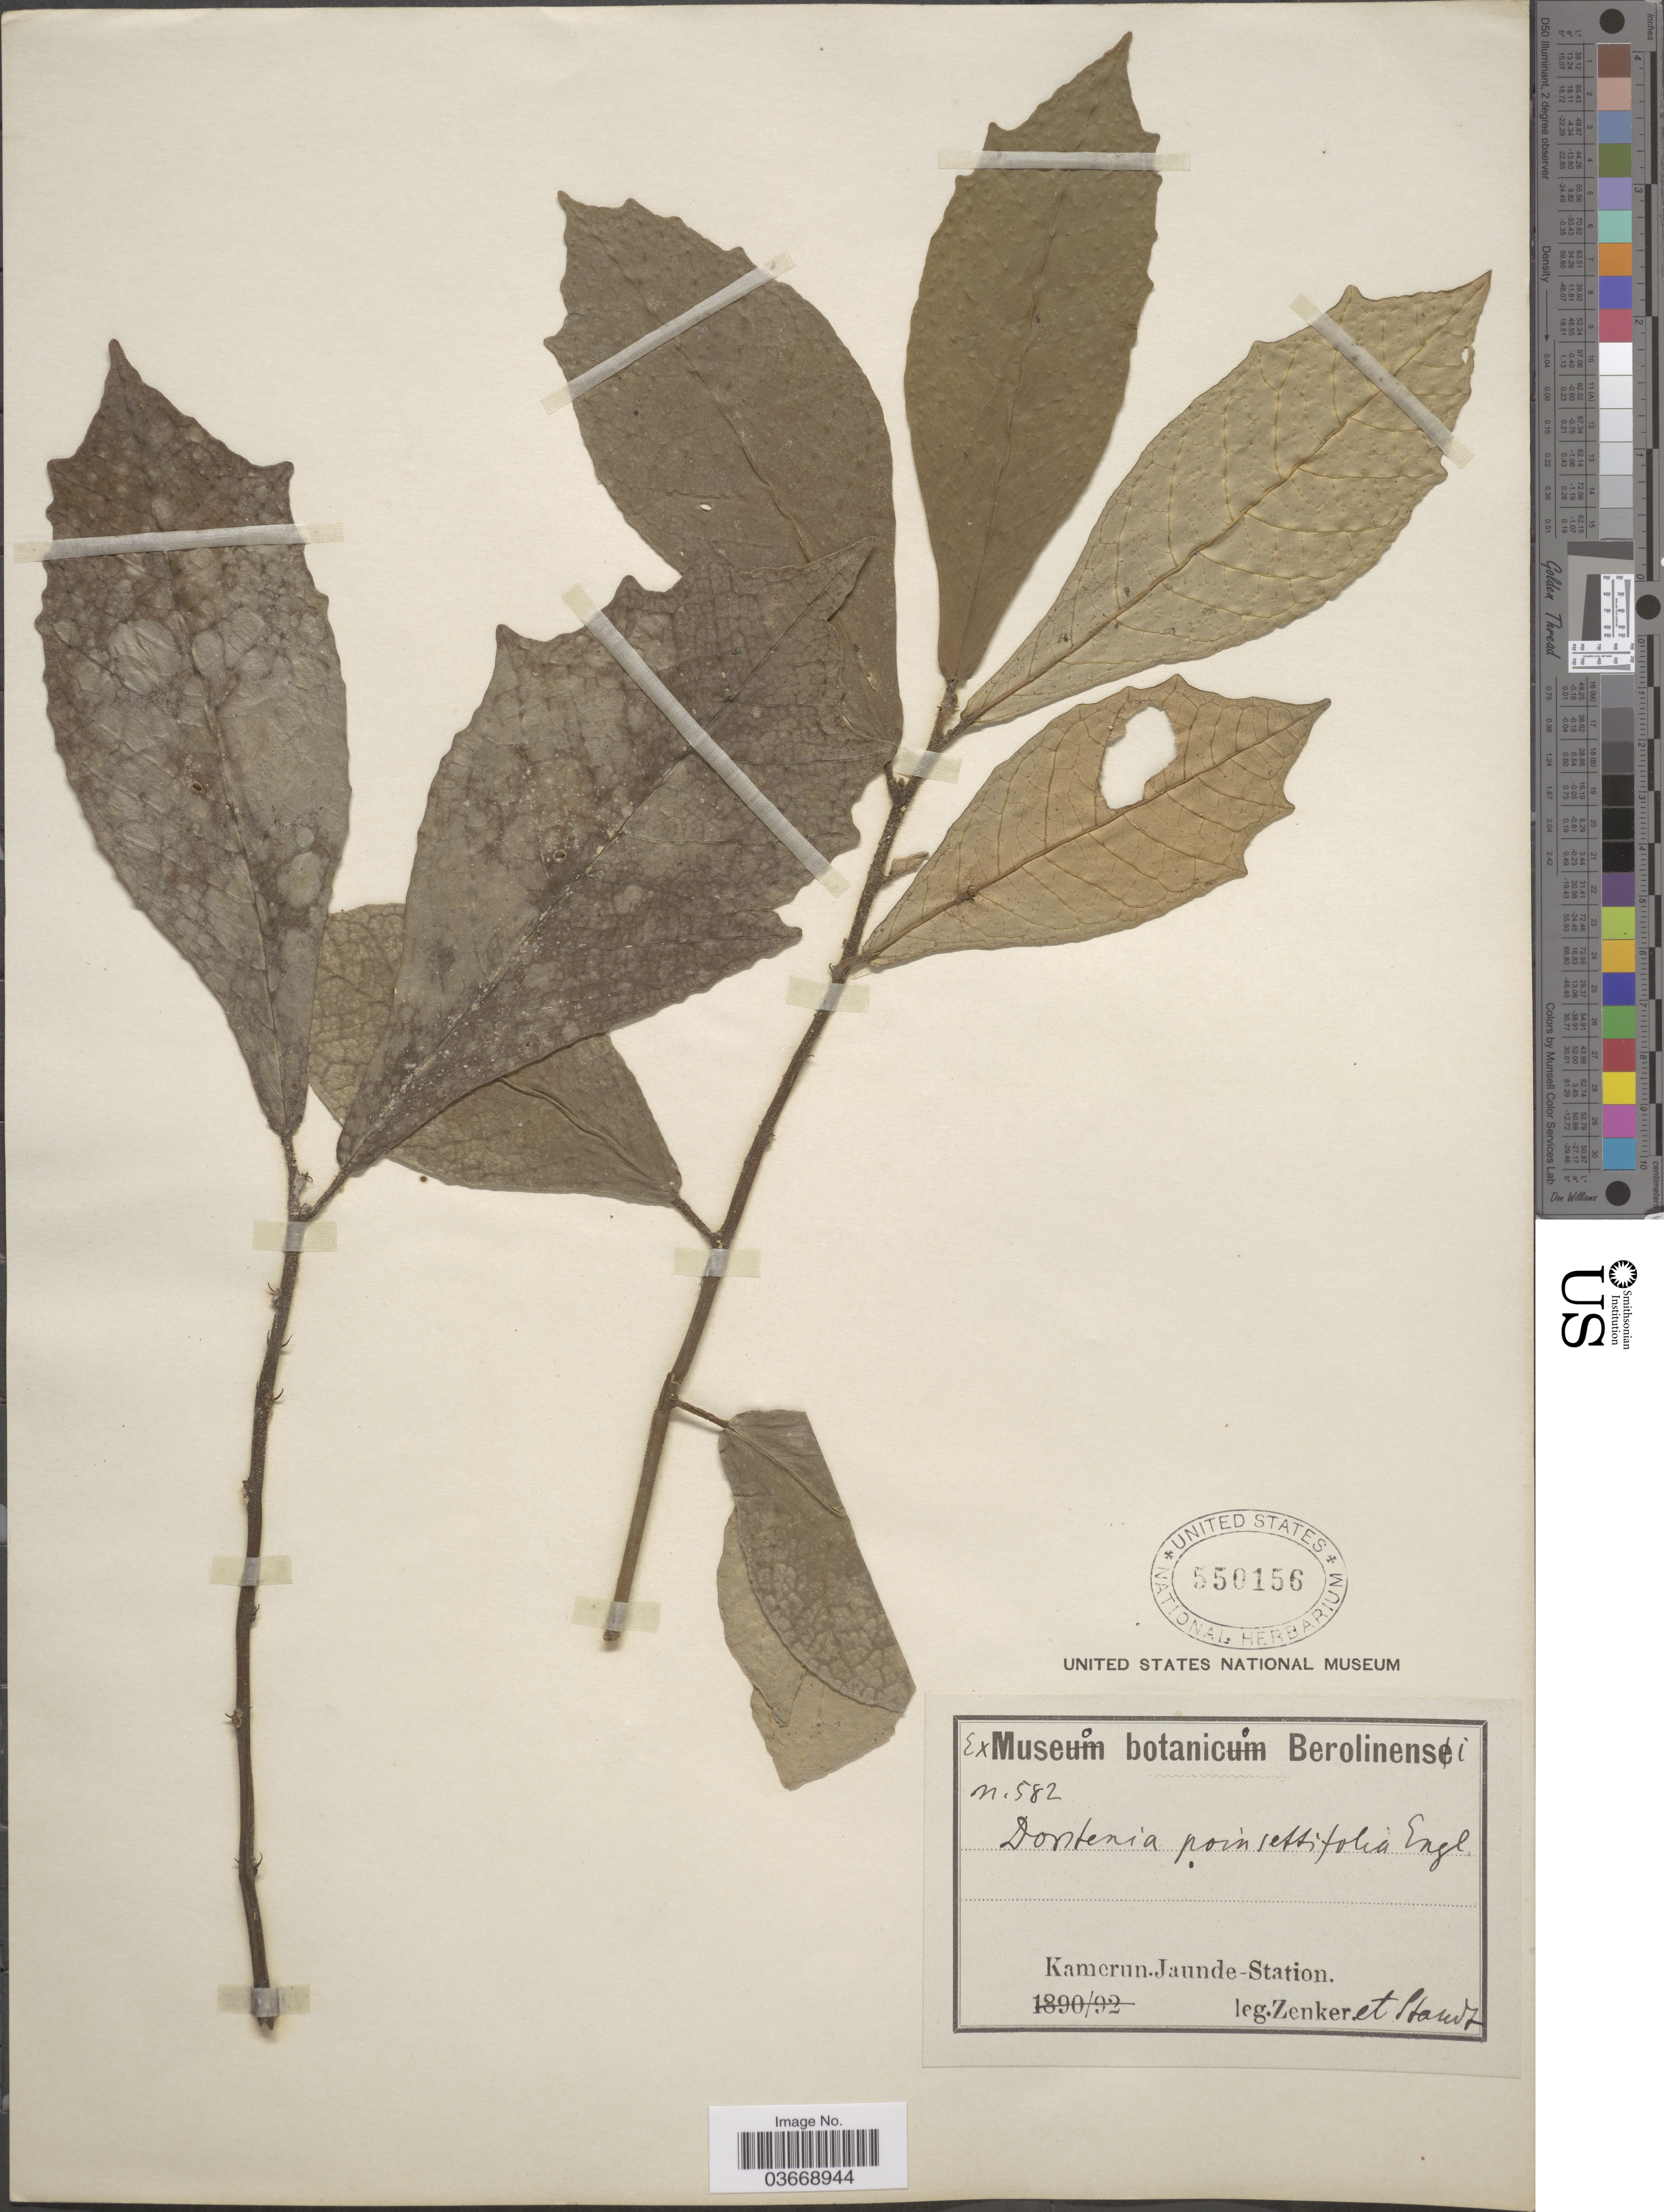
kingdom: Plantae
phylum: Tracheophyta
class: Magnoliopsida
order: Rosales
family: Moraceae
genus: Dorstenia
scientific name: Dorstenia poinsettiifolia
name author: Engl.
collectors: Zenker, -- & Standt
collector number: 582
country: Cameroon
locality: Kamerun. Jaunde-Station.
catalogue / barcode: US 550156